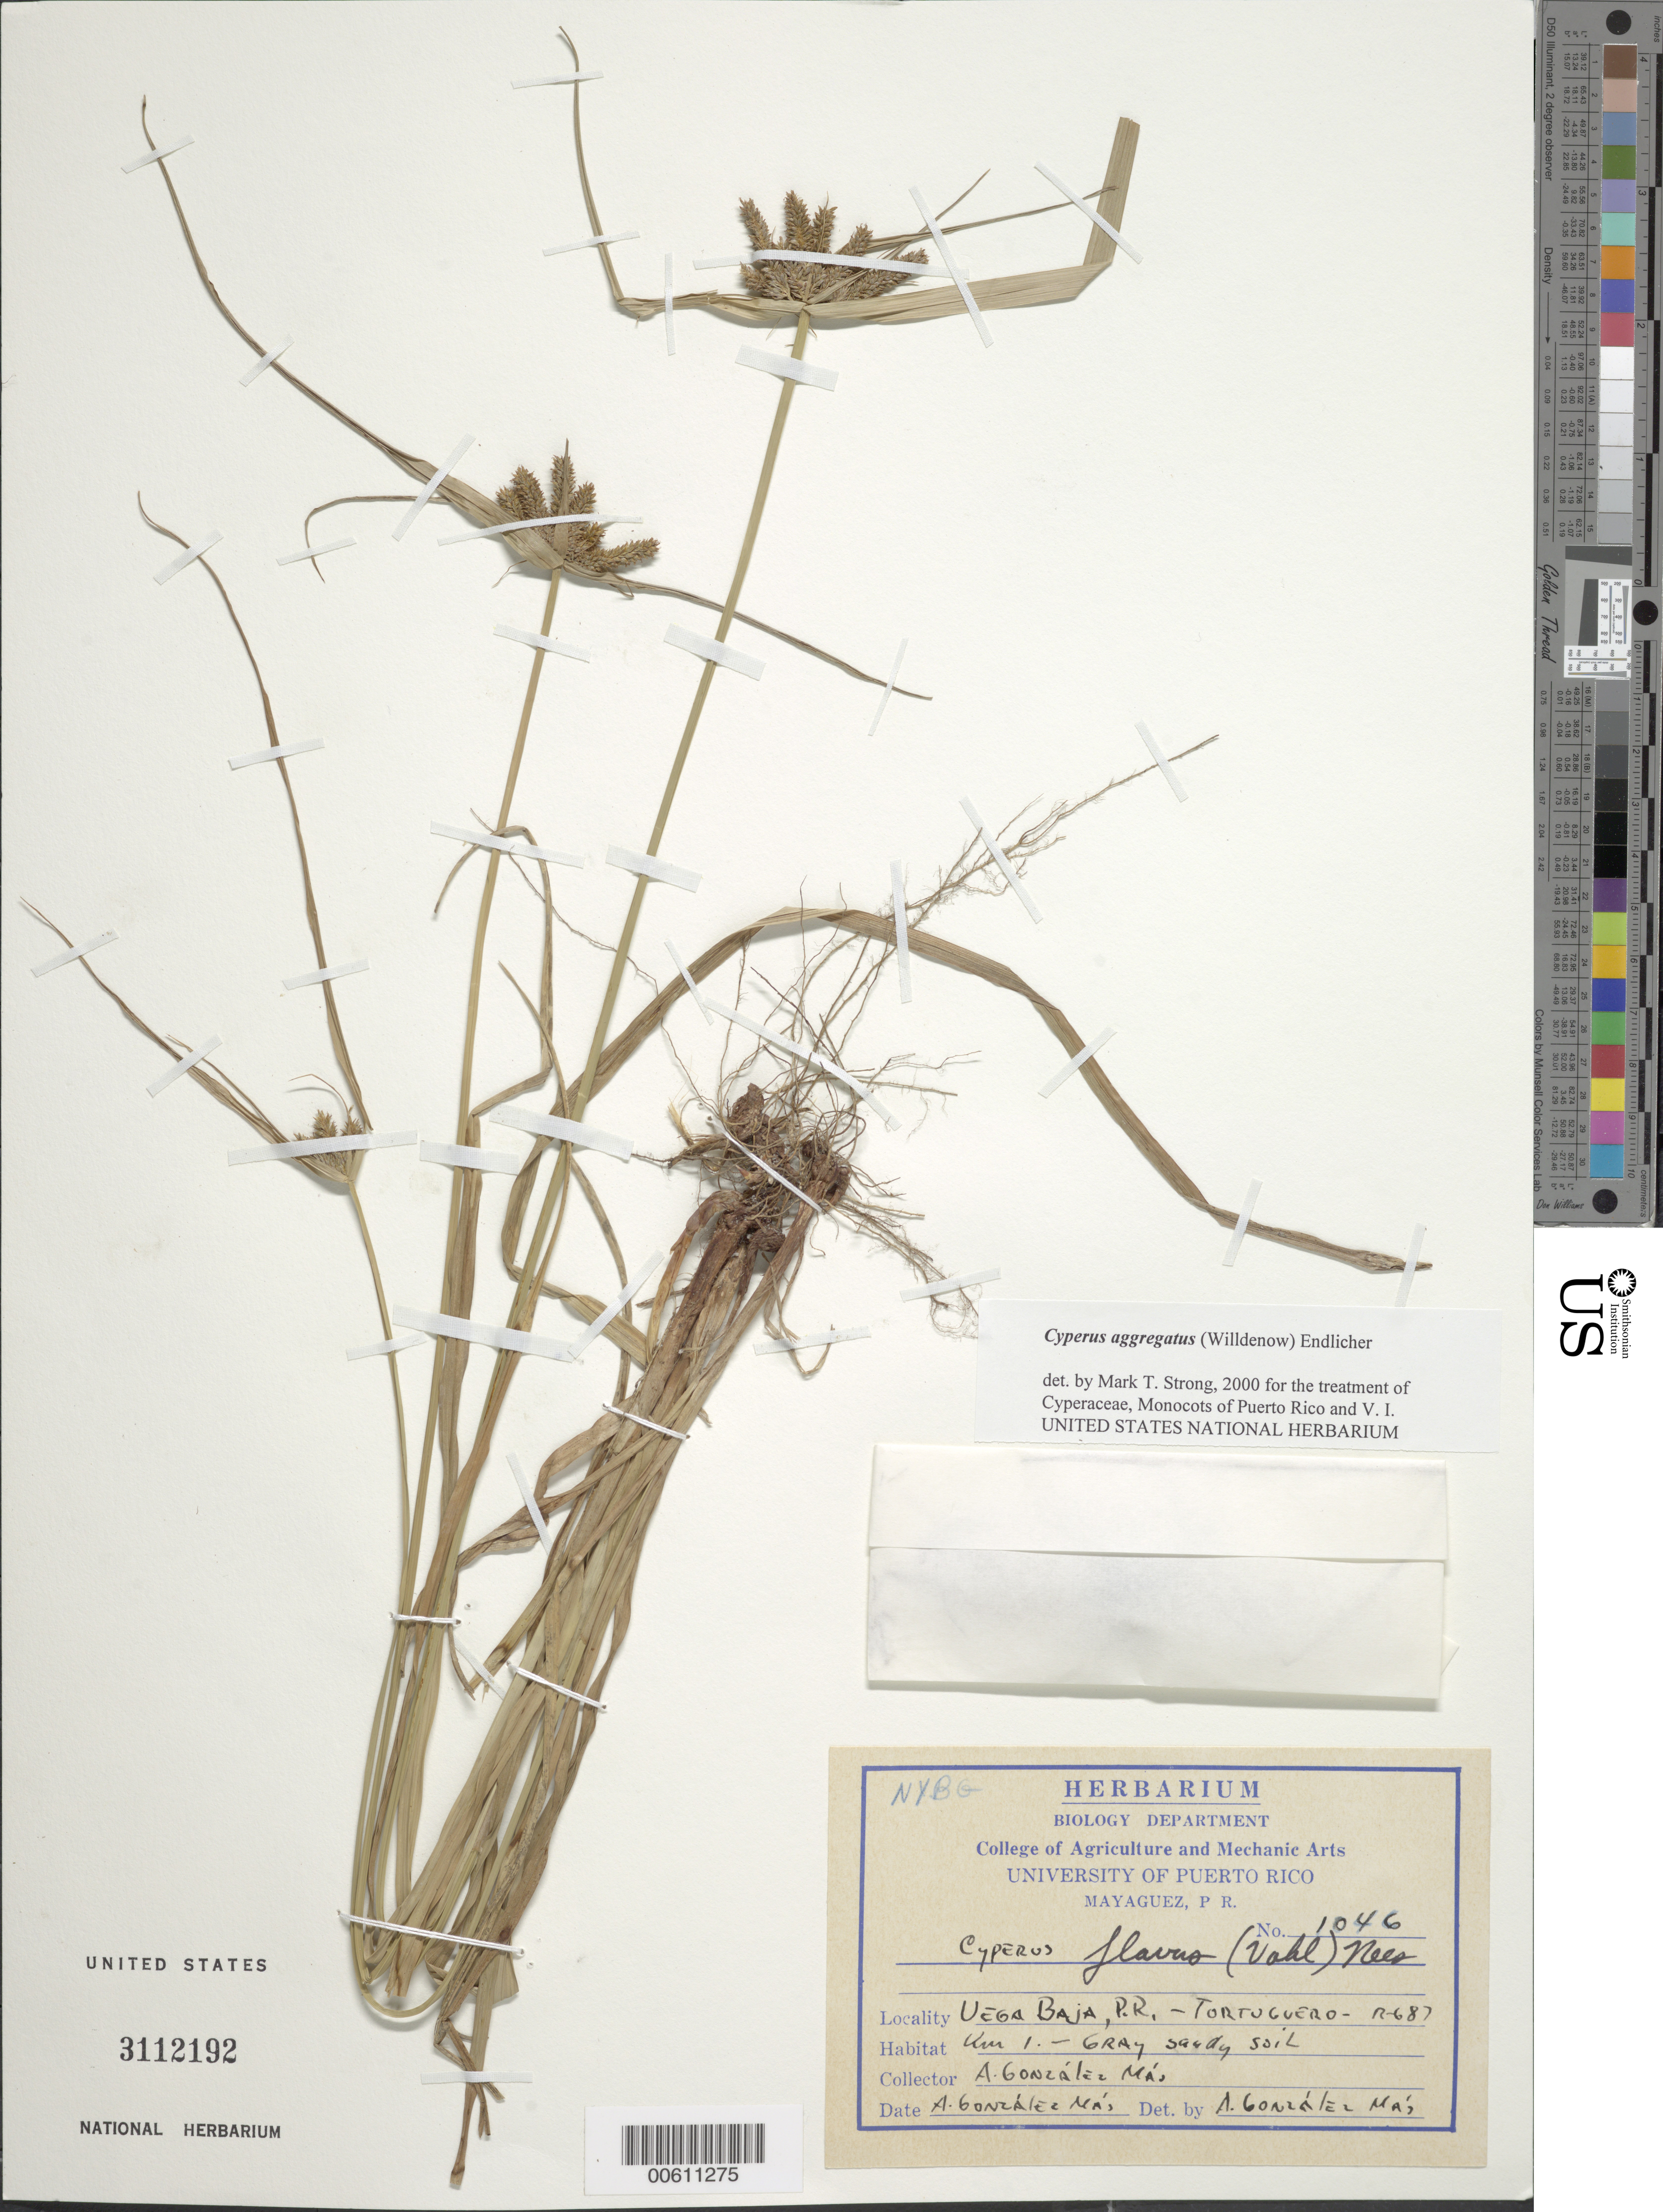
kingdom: Plantae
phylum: Tracheophyta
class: Liliopsida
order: Poales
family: Cyperaceae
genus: Cyperus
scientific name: Cyperus aggregatus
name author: (Willd.) Endl.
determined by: Strong, M. T., (US), Smithsonian Institution - National Museum of Natural History (UNITED STATES)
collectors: A. González Más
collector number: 1046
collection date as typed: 09 Nov 1960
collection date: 1960-11-09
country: Puerto Rico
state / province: Manatí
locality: Vega Baja: Tortuguero, Rd. 687, km 1.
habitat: Gray sandy soil.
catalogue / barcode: US 3112192